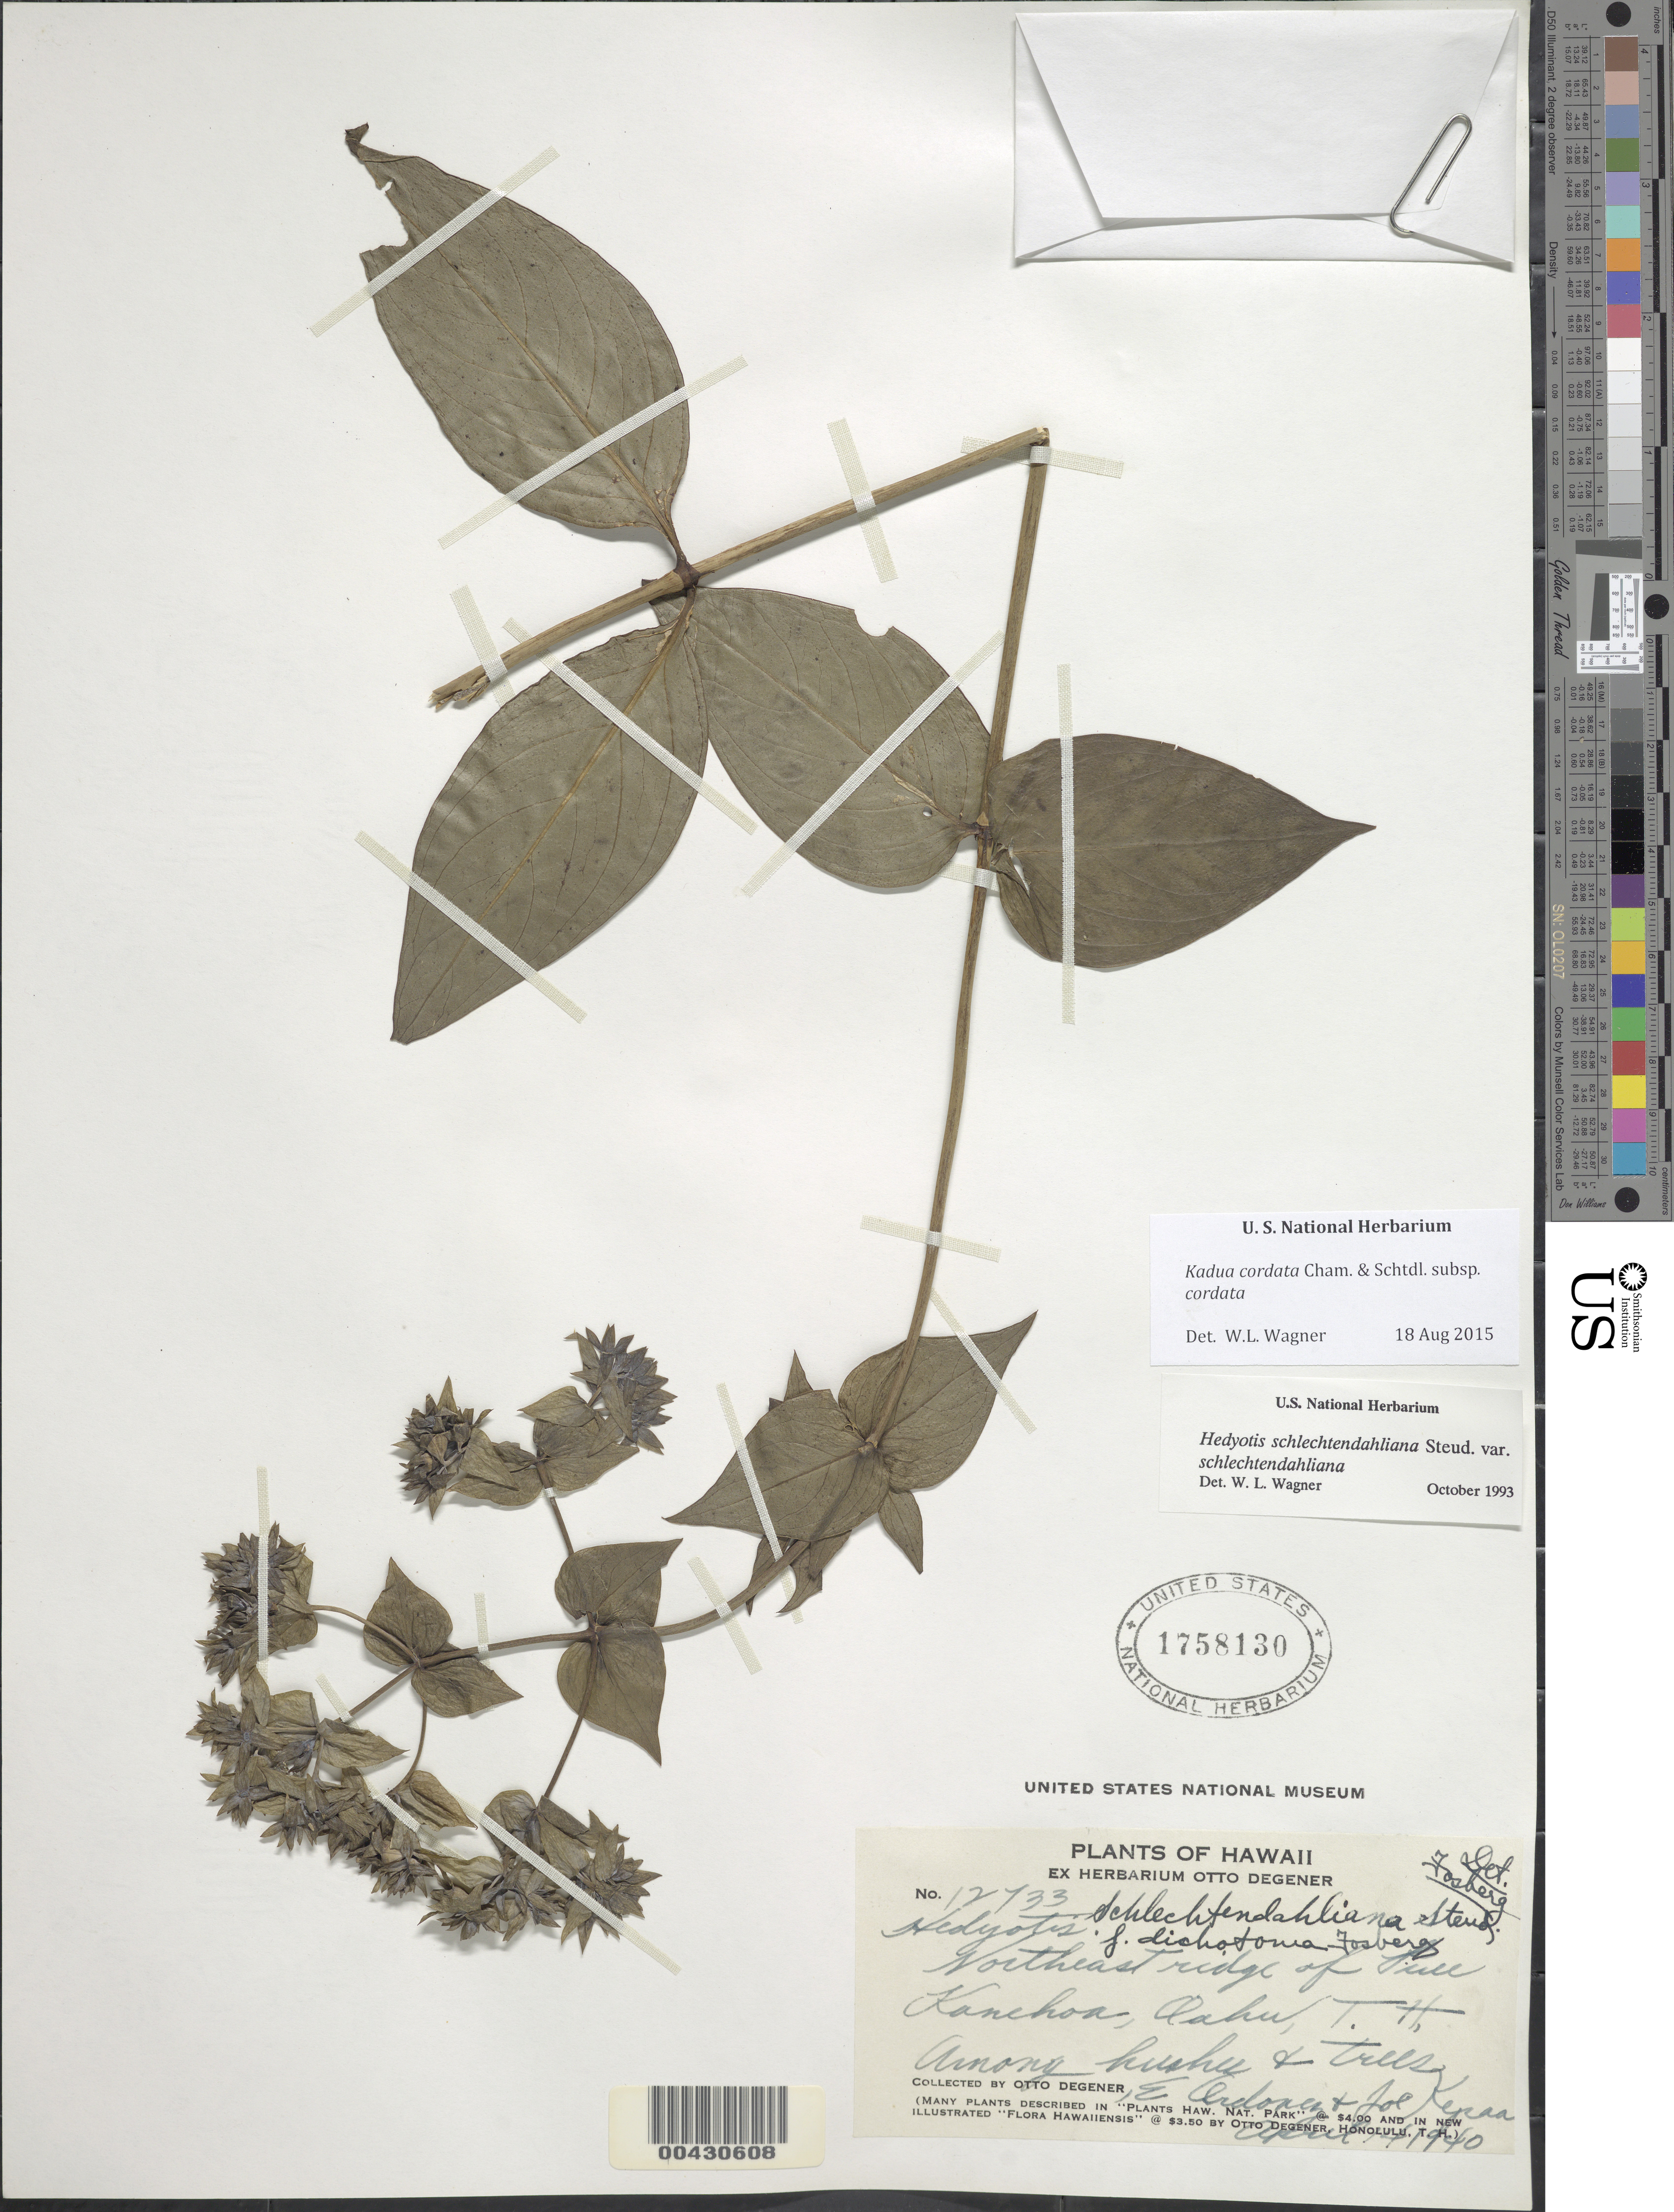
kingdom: Plantae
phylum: Tracheophyta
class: Magnoliopsida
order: Gentianales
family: Rubiaceae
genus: Kadua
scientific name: Kadua cordata subsp. cordata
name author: Cham. & Schltdl.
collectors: O. Degener, E. Ordonez & J. Kepaa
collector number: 12733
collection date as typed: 14 Apr 1940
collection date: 1940-04-14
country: United States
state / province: Hawaii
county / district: Honolulu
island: Oahu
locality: Northeast ridge of Puu Kanehoa.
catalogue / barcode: US 1758130